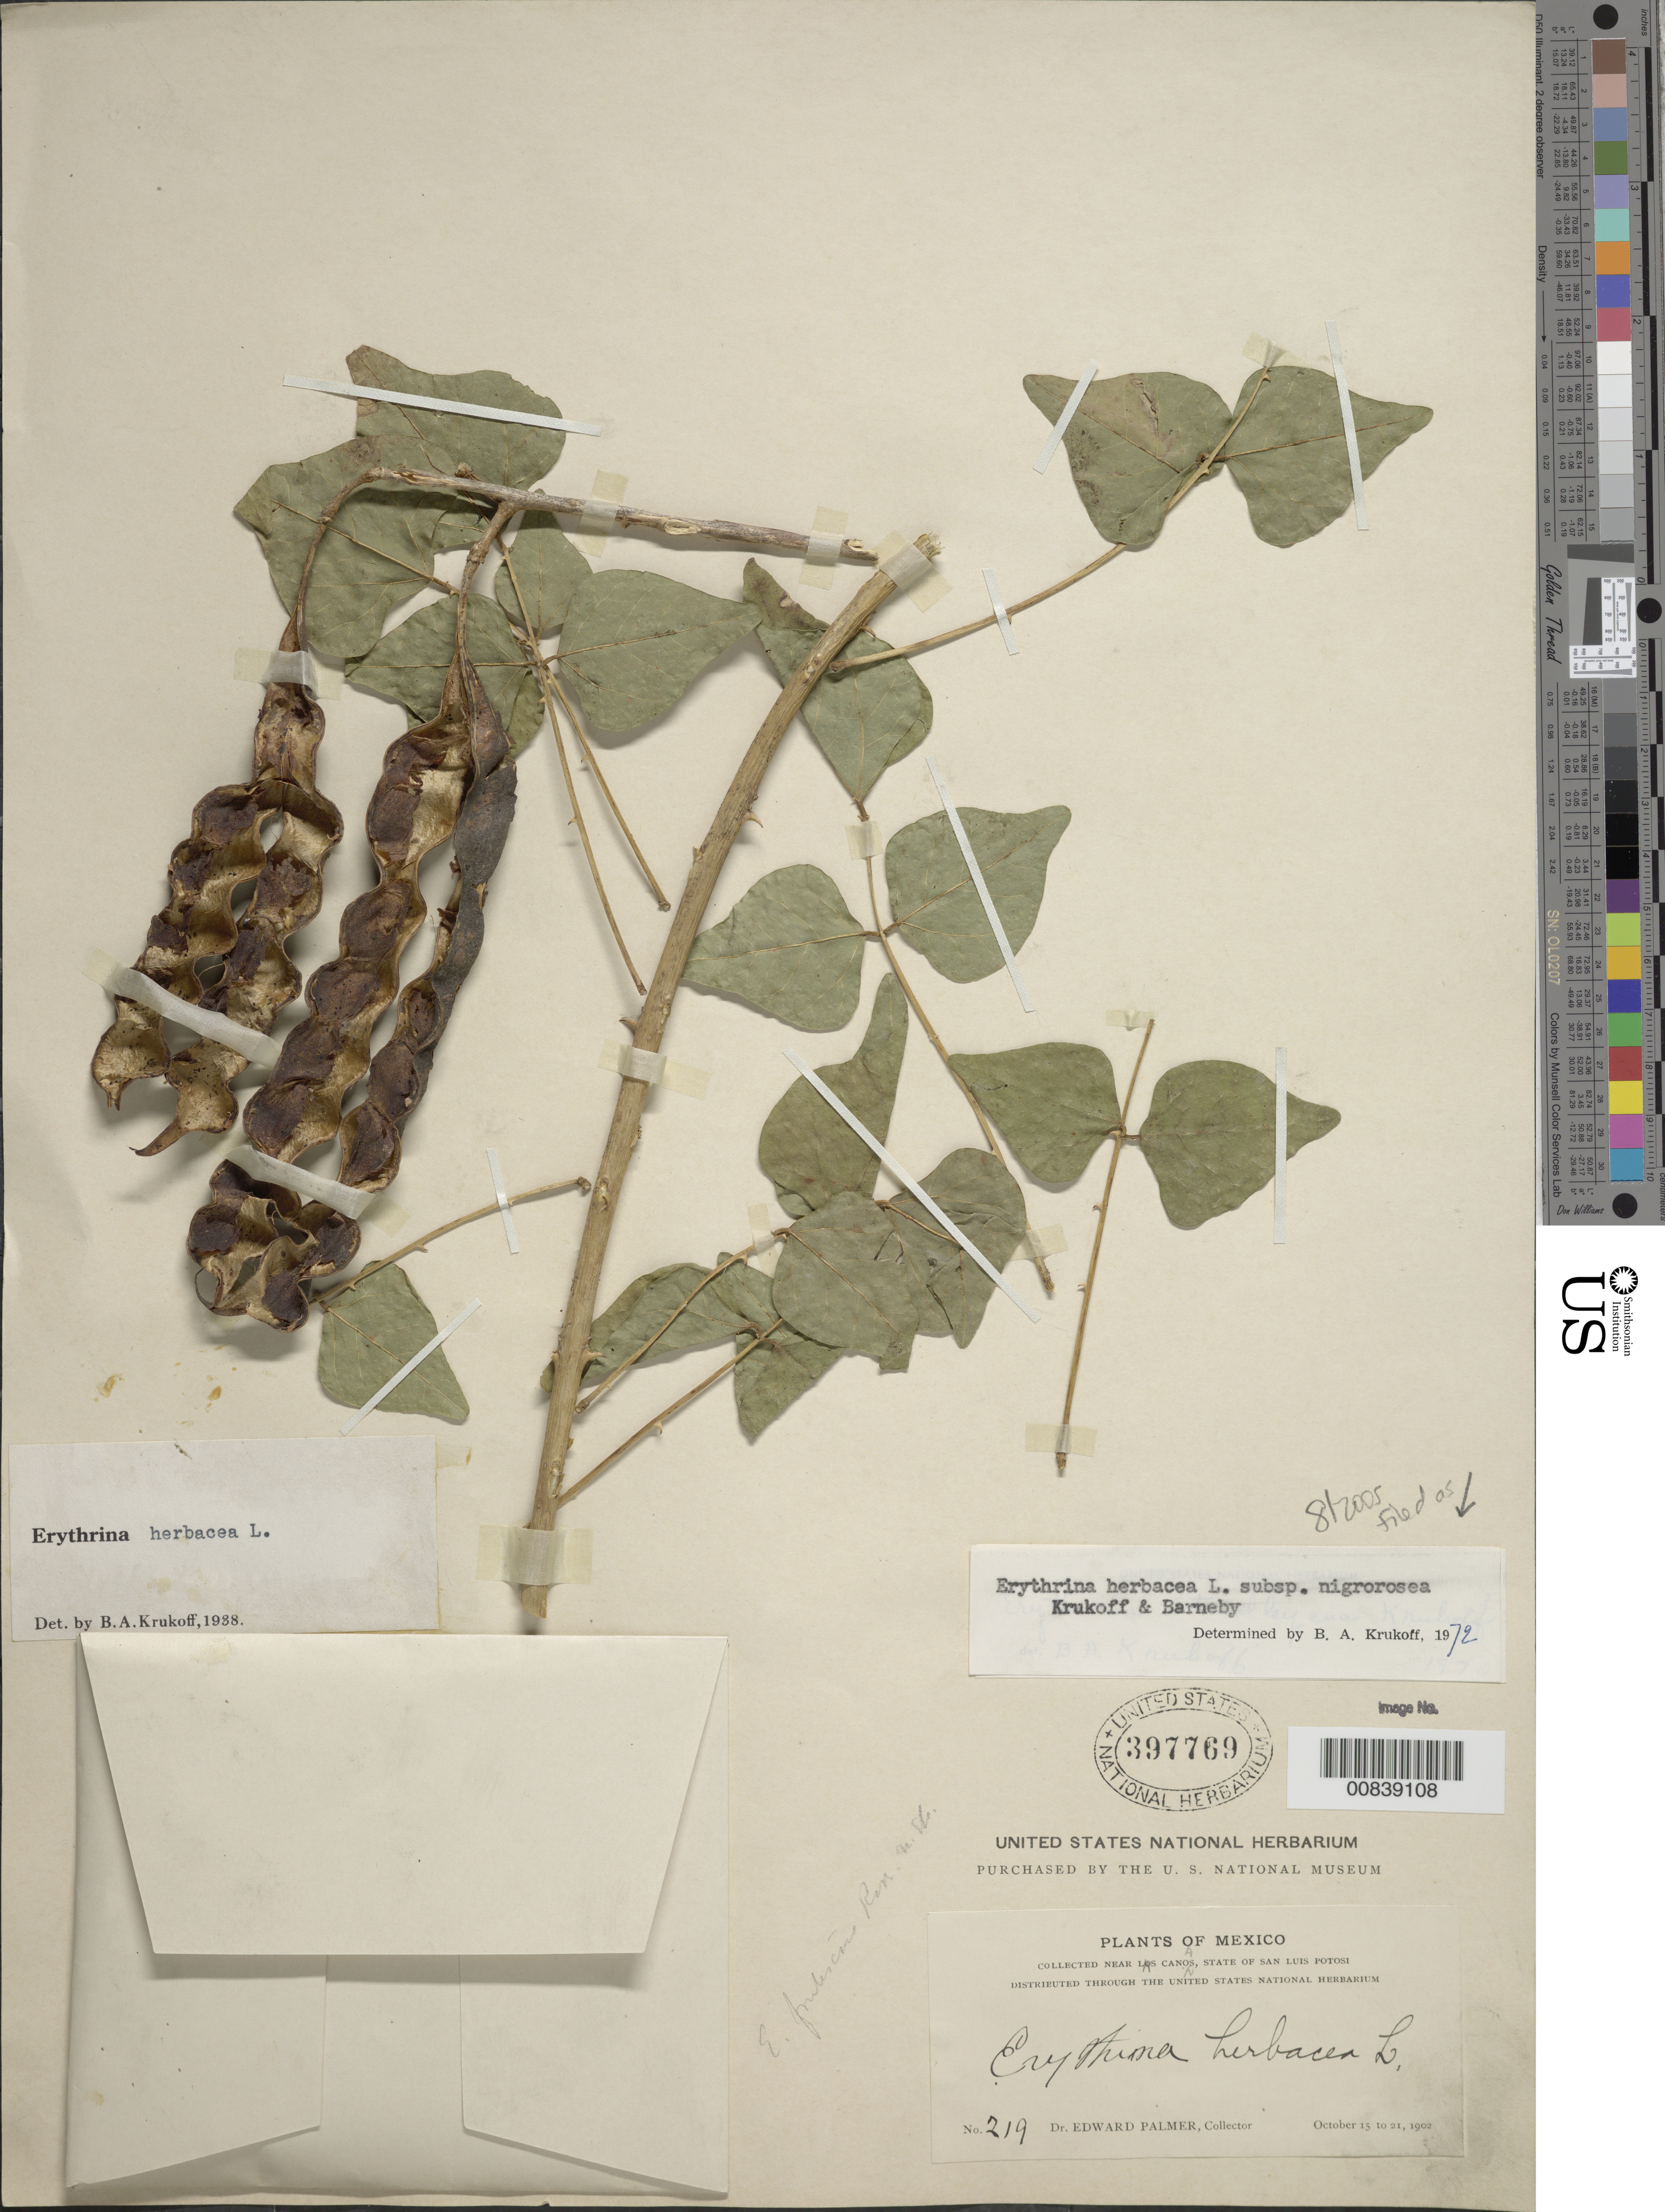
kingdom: Plantae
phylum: Tracheophyta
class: Magnoliopsida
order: Fabales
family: Fabaceae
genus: Erythrina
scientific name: Erythrina herbacea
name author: L.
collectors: E. Palmer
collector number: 219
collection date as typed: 15 Oct 1902 to 21 Oct 1902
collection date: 1902-10-15/1902-10-21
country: Mexico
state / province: San Luis Potosí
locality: Near Los Canos, San Luis Potosí.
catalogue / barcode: US 397769